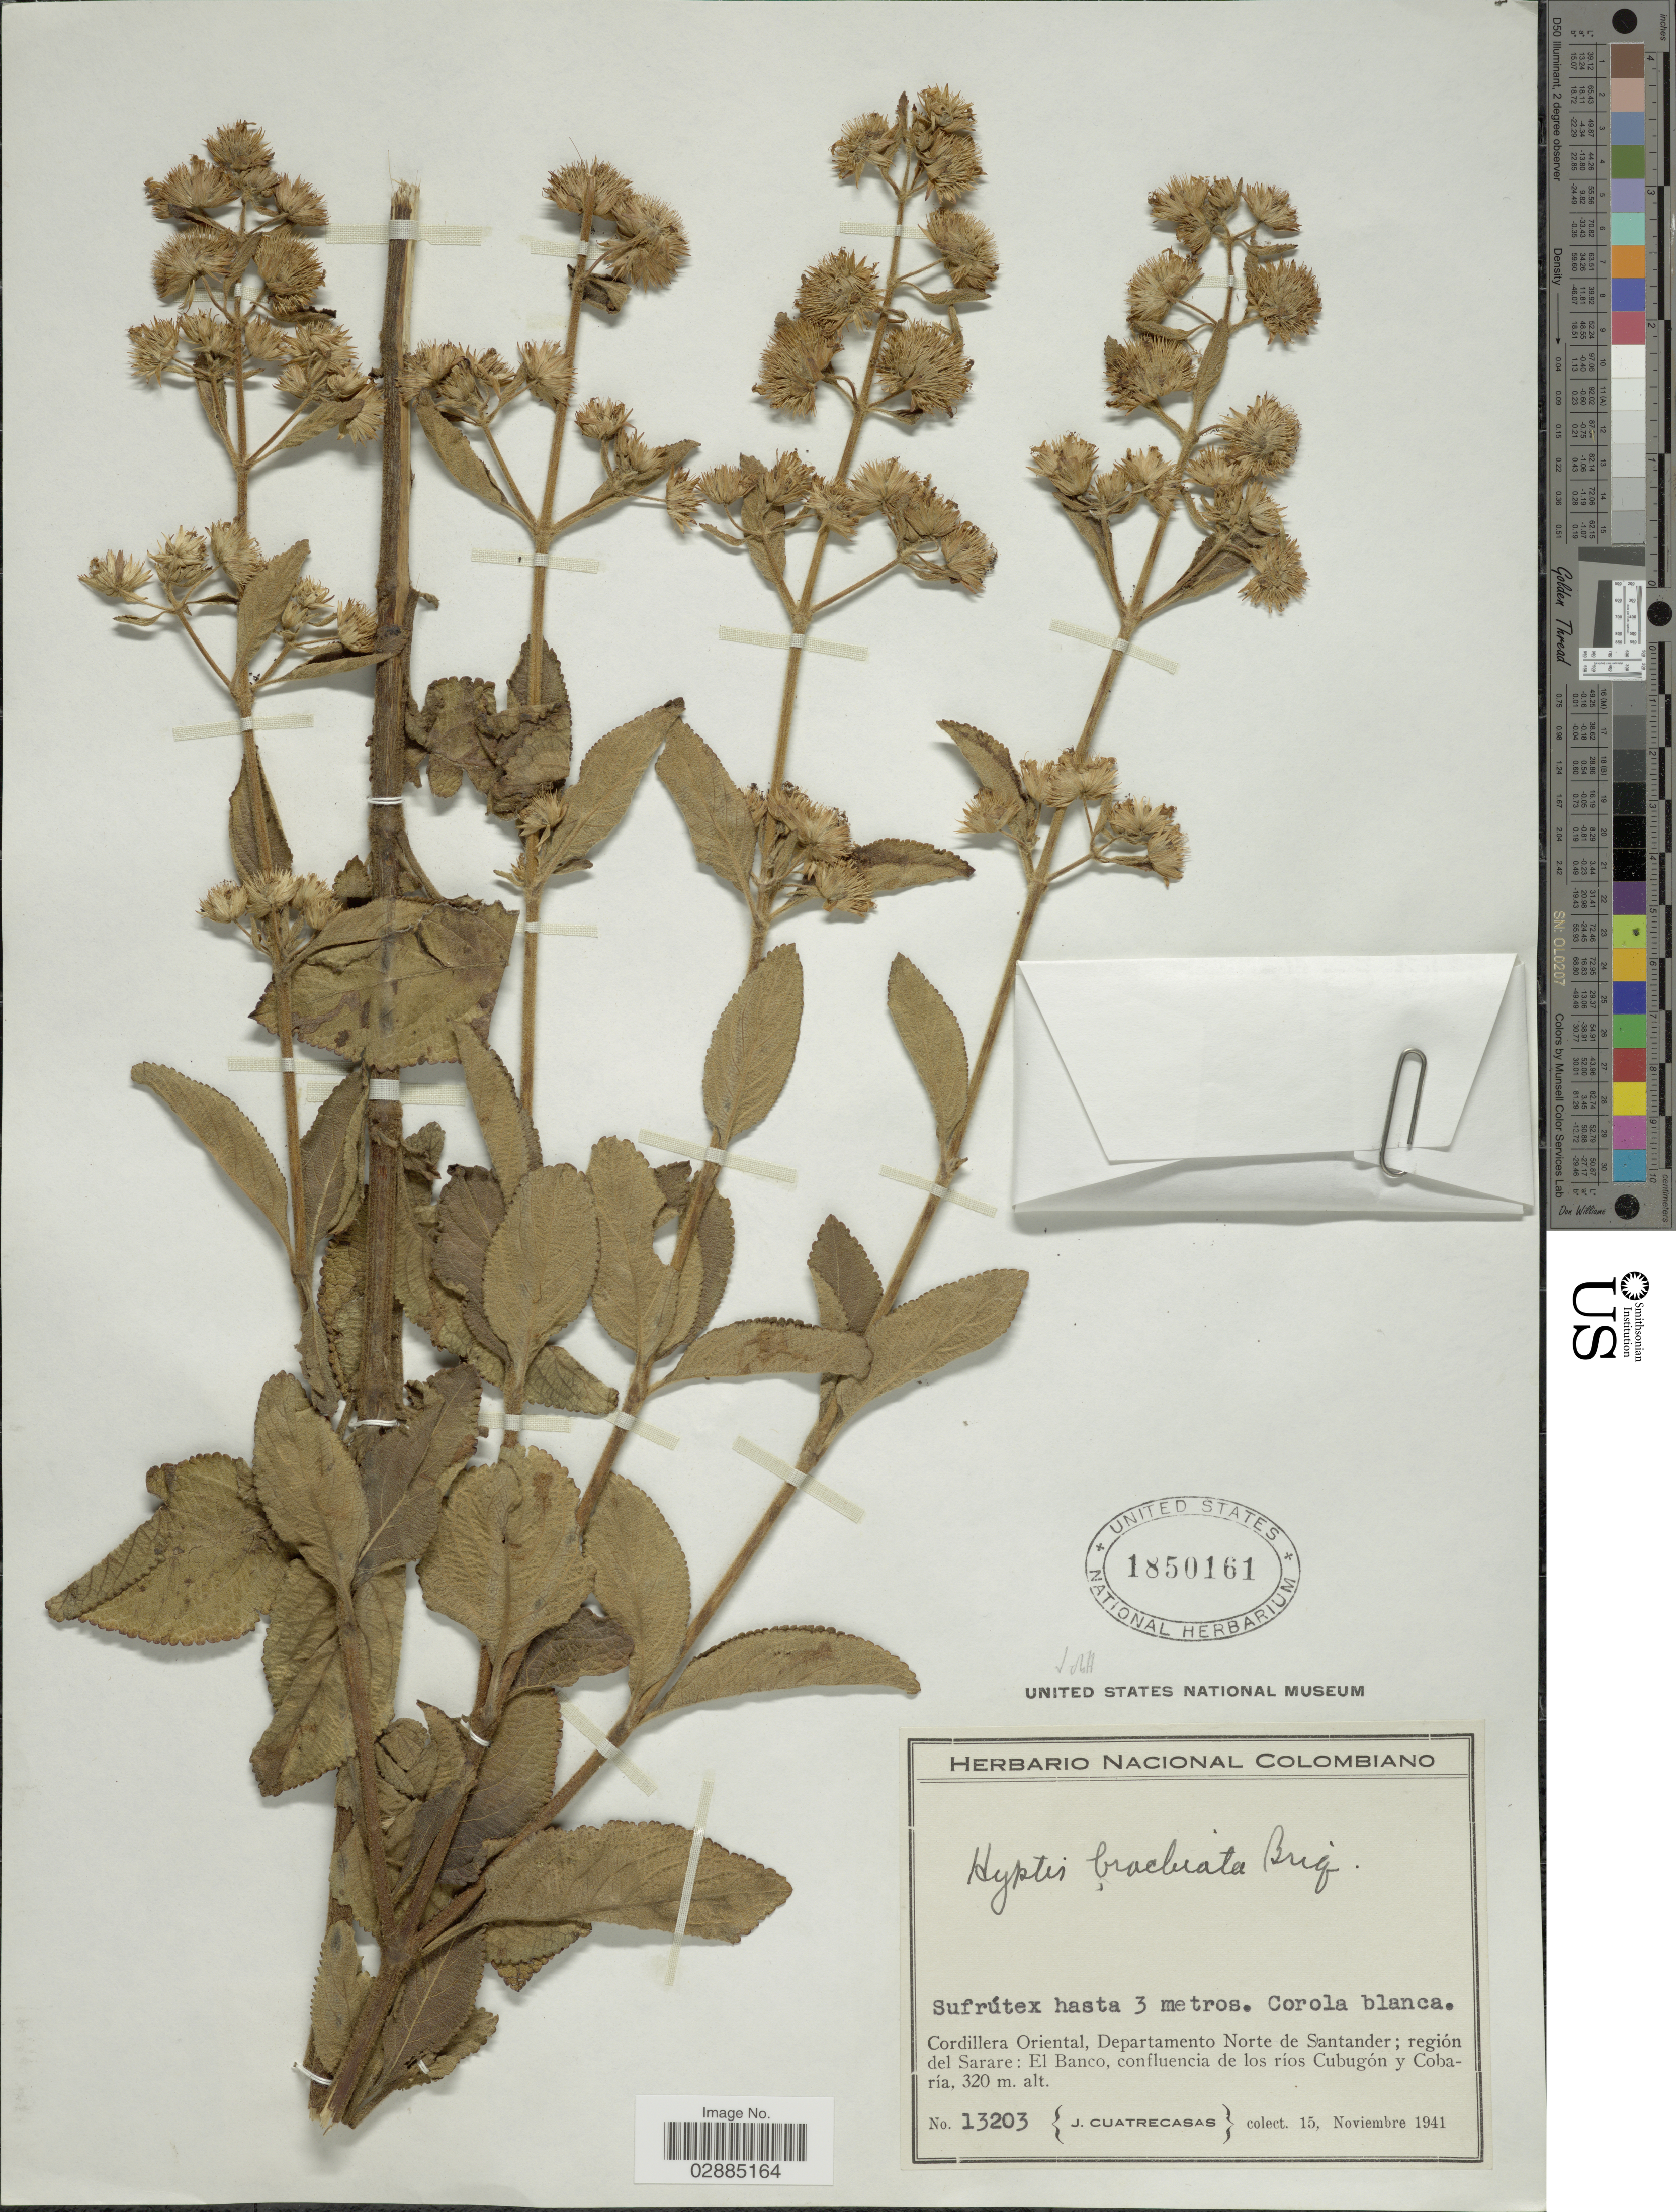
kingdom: Plantae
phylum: Tracheophyta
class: Magnoliopsida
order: Lamiales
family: Lamiaceae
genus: Hyptis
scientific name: Hyptis brachiata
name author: Briq.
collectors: J. Cuatrecasas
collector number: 13203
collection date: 1941-11-15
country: Colombia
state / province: Norte de Santander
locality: Cordillera Oriental, Departamento Norte de Santander, región del Sarare, El Blanco, confluencia de los ríos Cubugón y Cobaría.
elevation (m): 320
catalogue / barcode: US 1850161